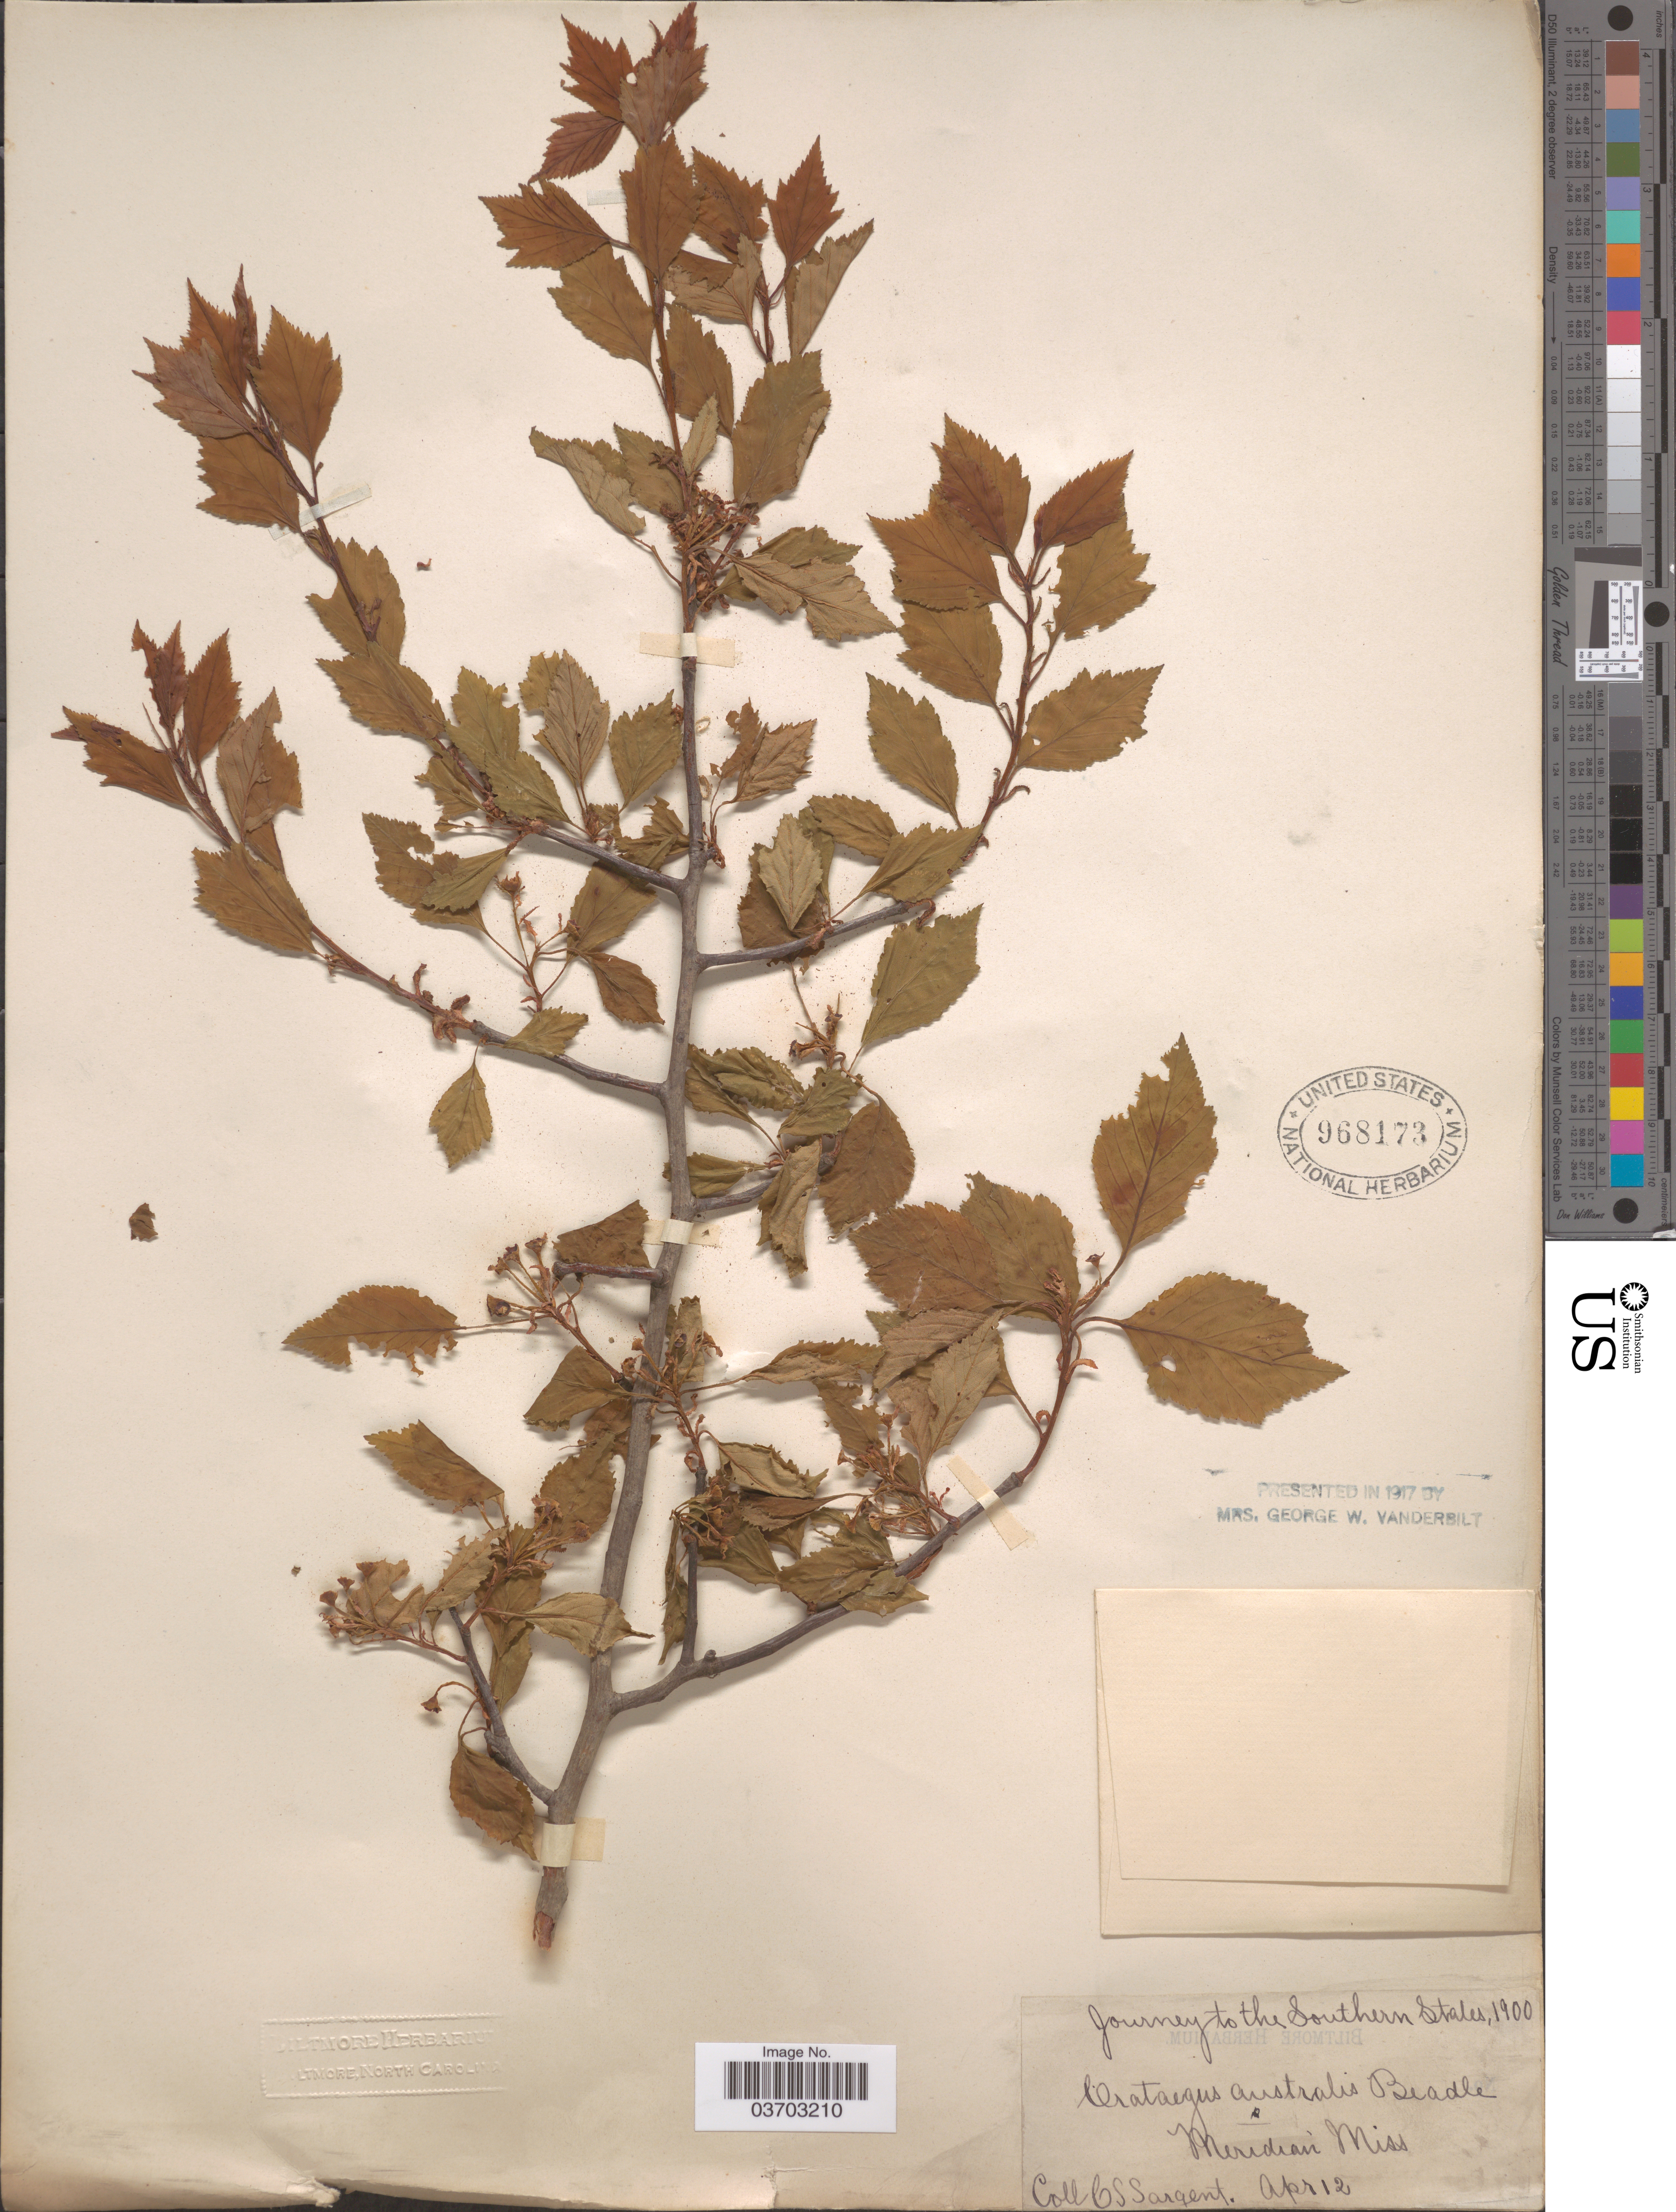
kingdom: Plantae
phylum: Tracheophyta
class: Magnoliopsida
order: Rosales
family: Rosaceae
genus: Crataegus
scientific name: Crataegus sp.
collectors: C. S. Sargent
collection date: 1900-04-12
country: United States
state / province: Mississippi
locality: The Southern States. Meridian.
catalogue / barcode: US 968173